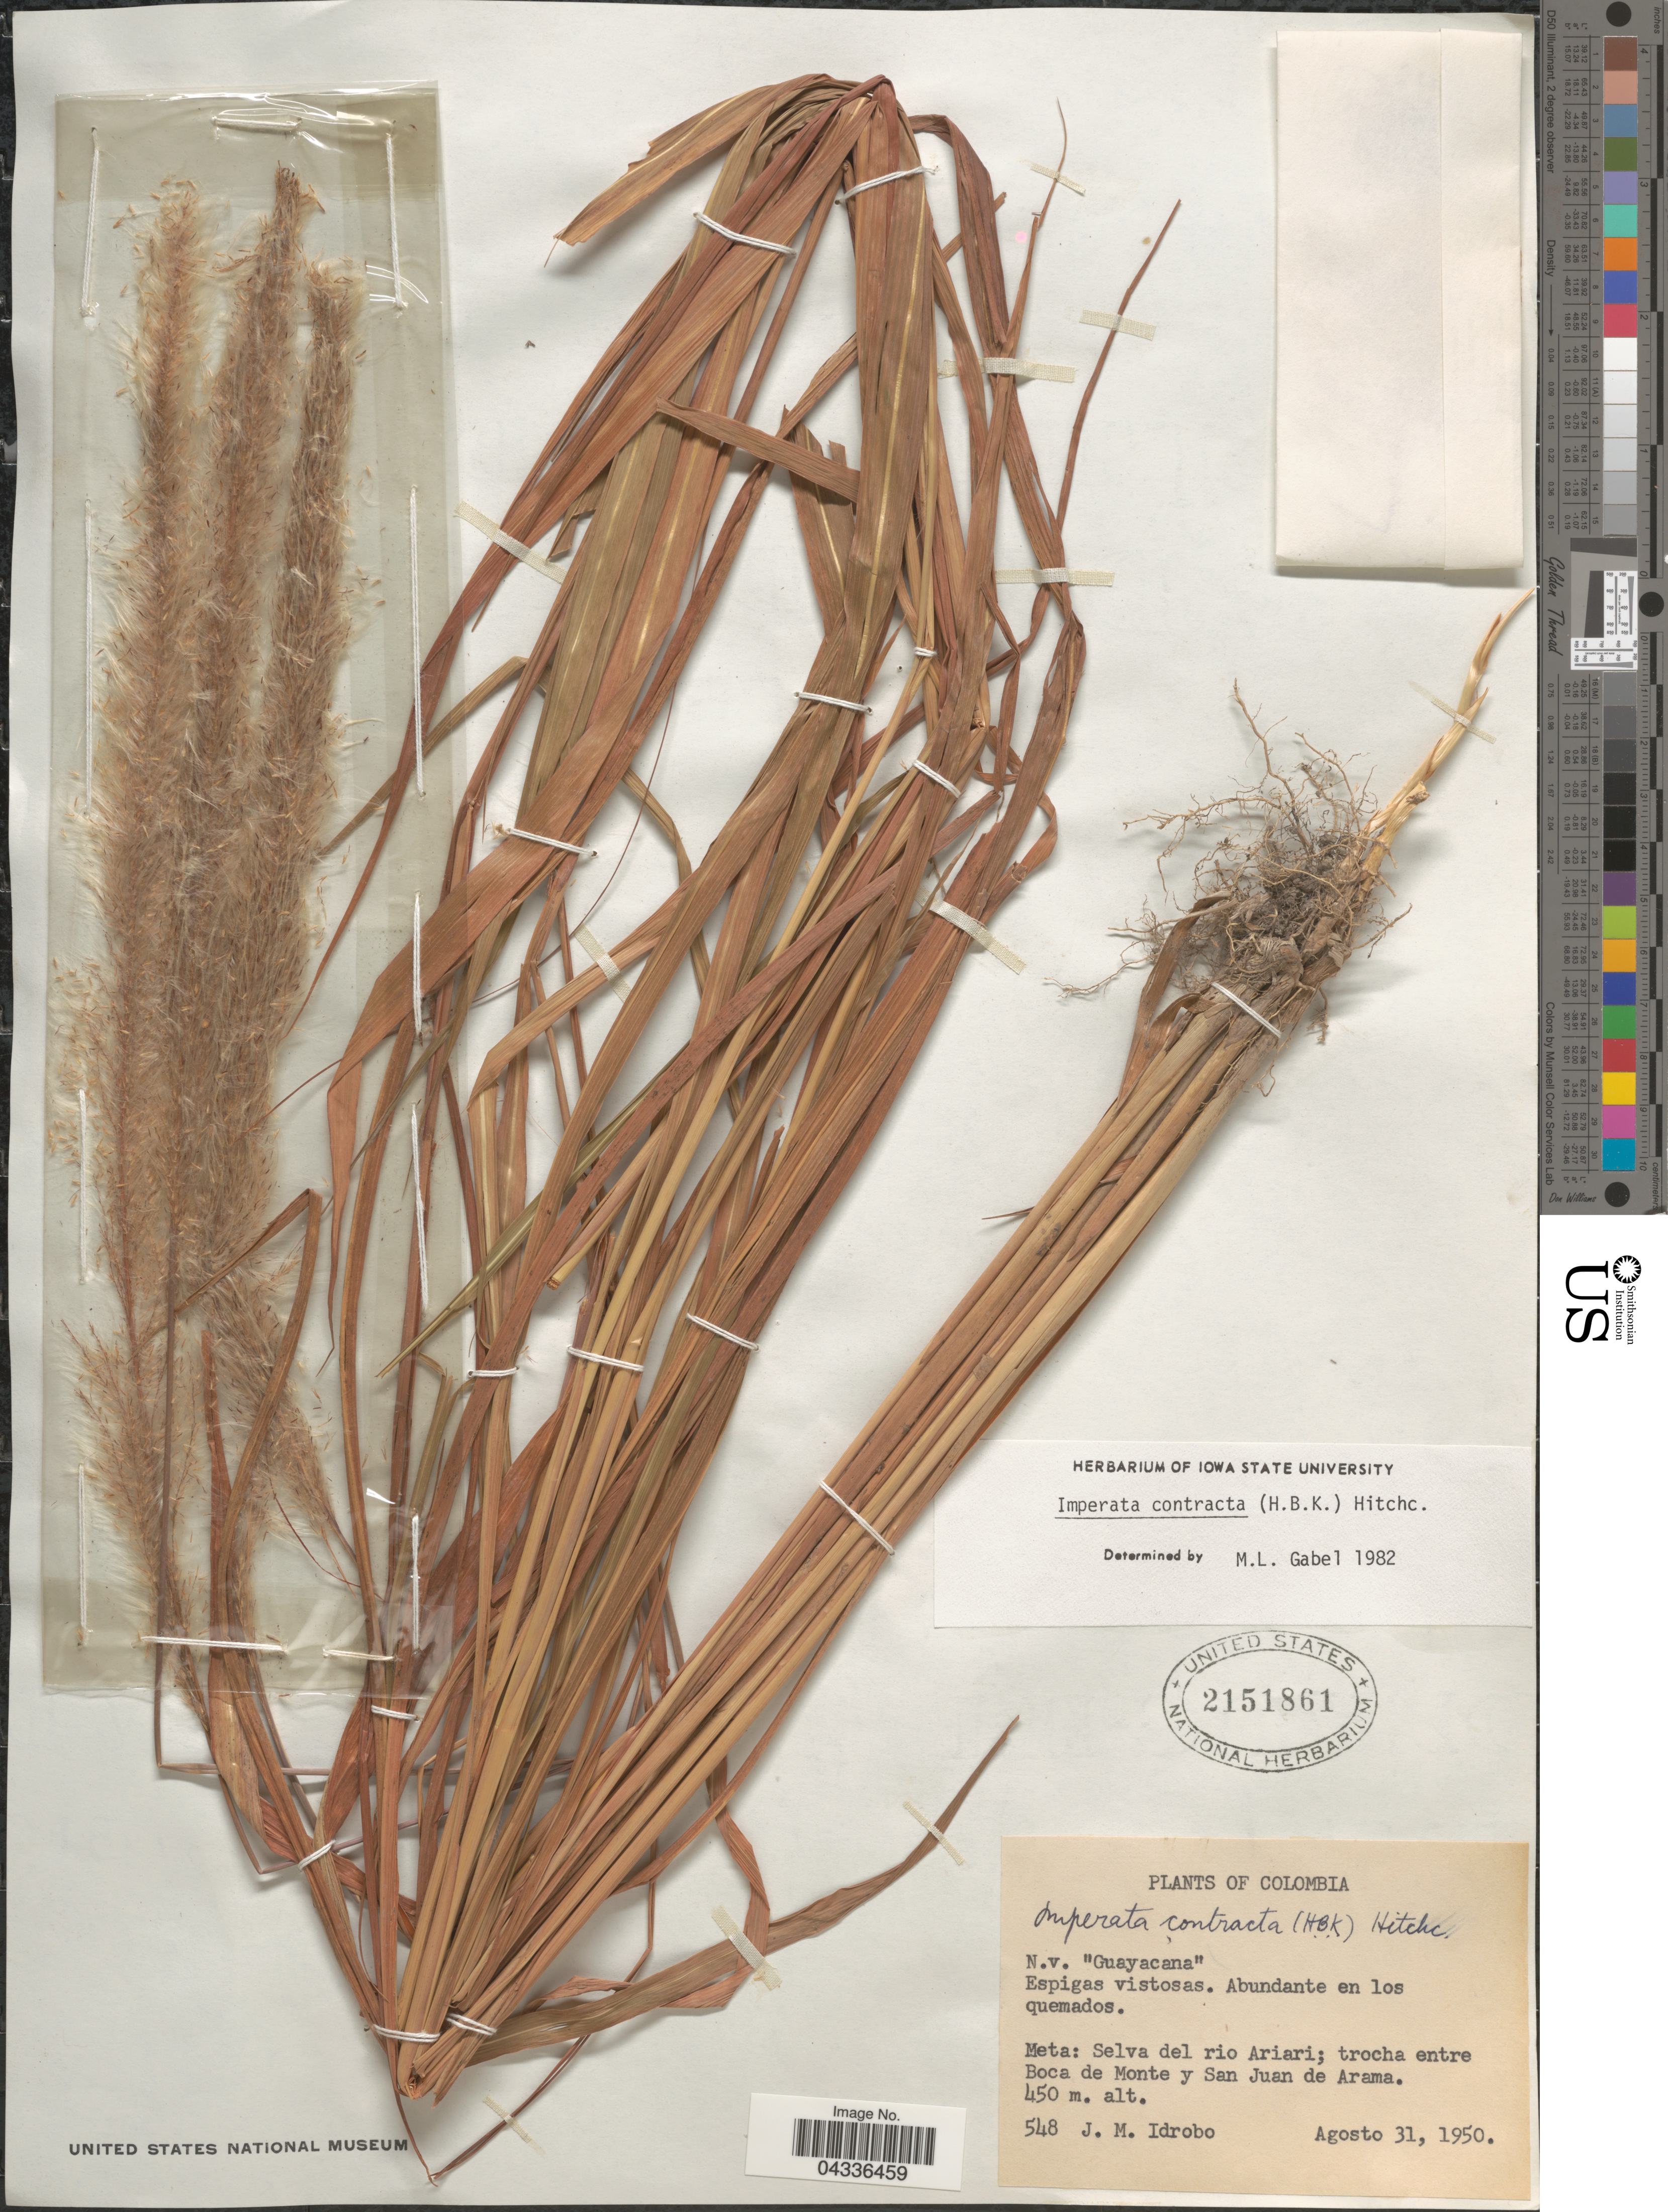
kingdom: Plantae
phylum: Tracheophyta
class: Liliopsida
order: Poales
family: Poaceae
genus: Imperata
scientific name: Imperata contracta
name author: (Kunth) Hitchc.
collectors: J. M. Idrobo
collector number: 548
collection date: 1950-08-31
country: Colombia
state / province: Meta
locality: Selva del rio Ariari; trocha entre Boca de Monte y San Juan de Arama.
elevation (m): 450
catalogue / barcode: US 2151861